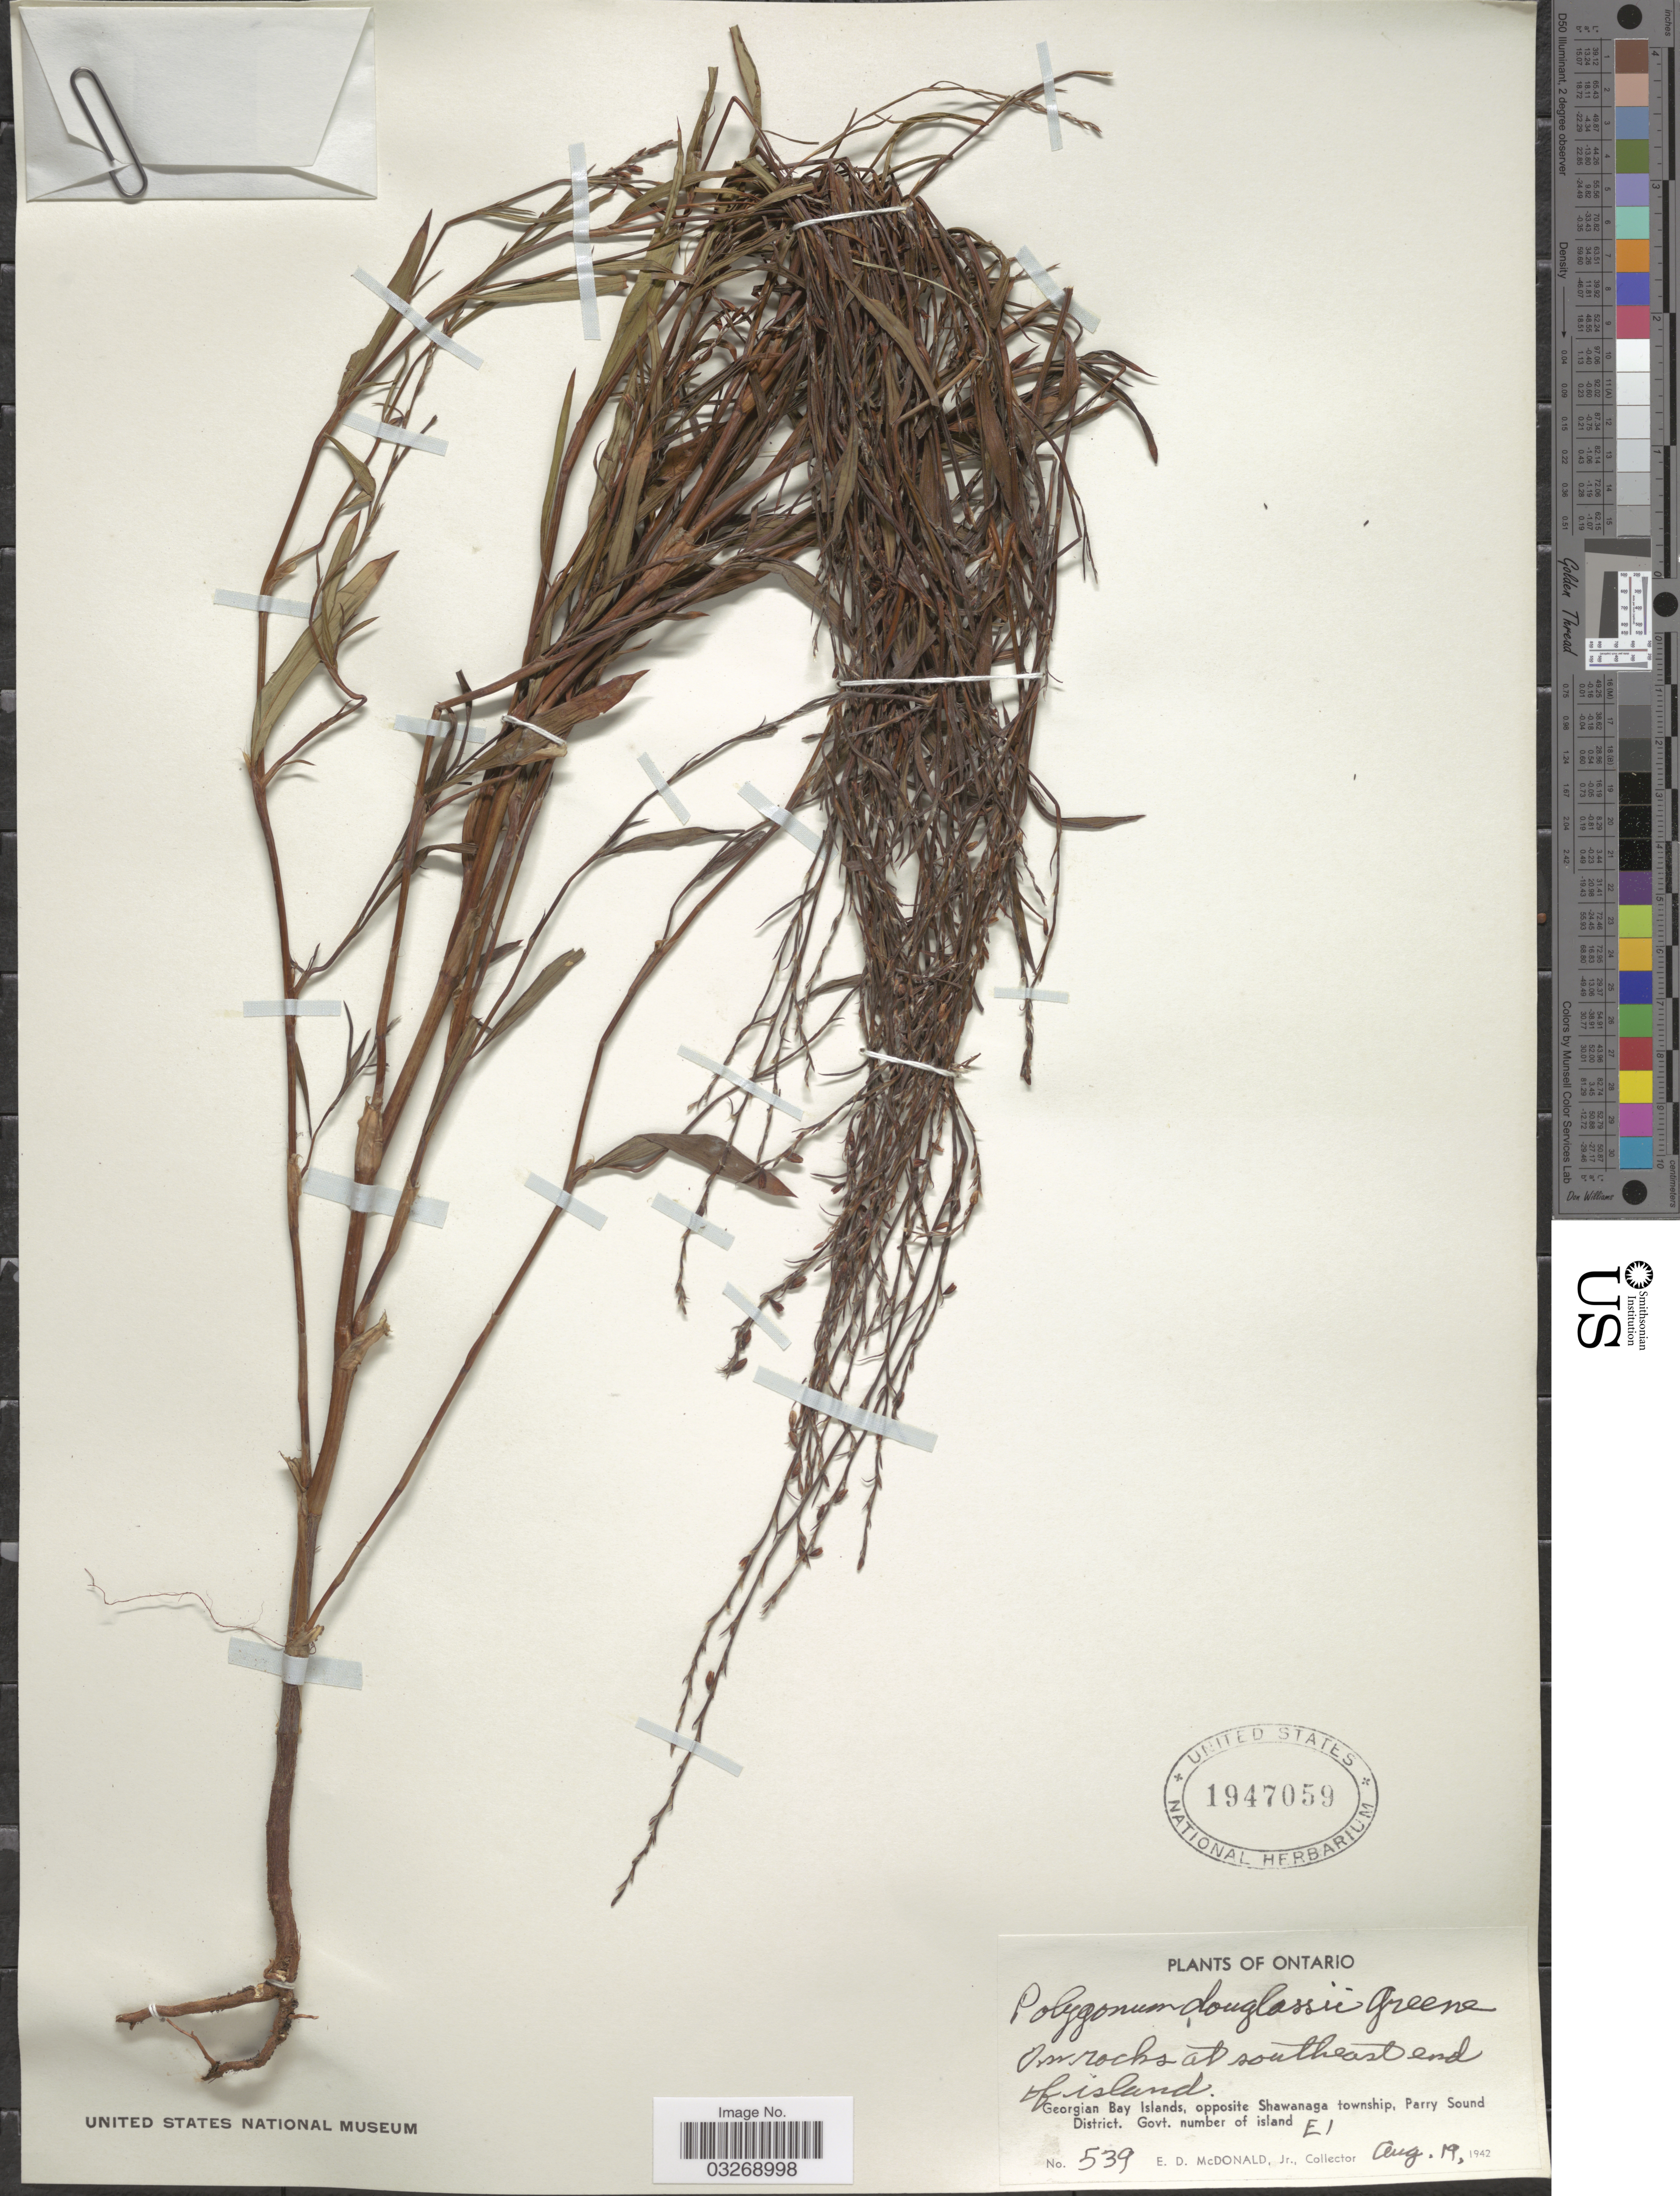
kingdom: Plantae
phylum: Tracheophyta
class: Magnoliopsida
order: Caryophyllales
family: Polygonaceae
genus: Polygonum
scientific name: Polygonum douglasii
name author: Greene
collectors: E. D. McDonald Jr.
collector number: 539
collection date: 1942-08-19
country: Canada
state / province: Ontario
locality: On rocks at southeast end of island. Georgian Bay Islands, opposite Shawanaga township, Parry Sound District. Govt. number of island E1.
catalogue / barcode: US 1947059